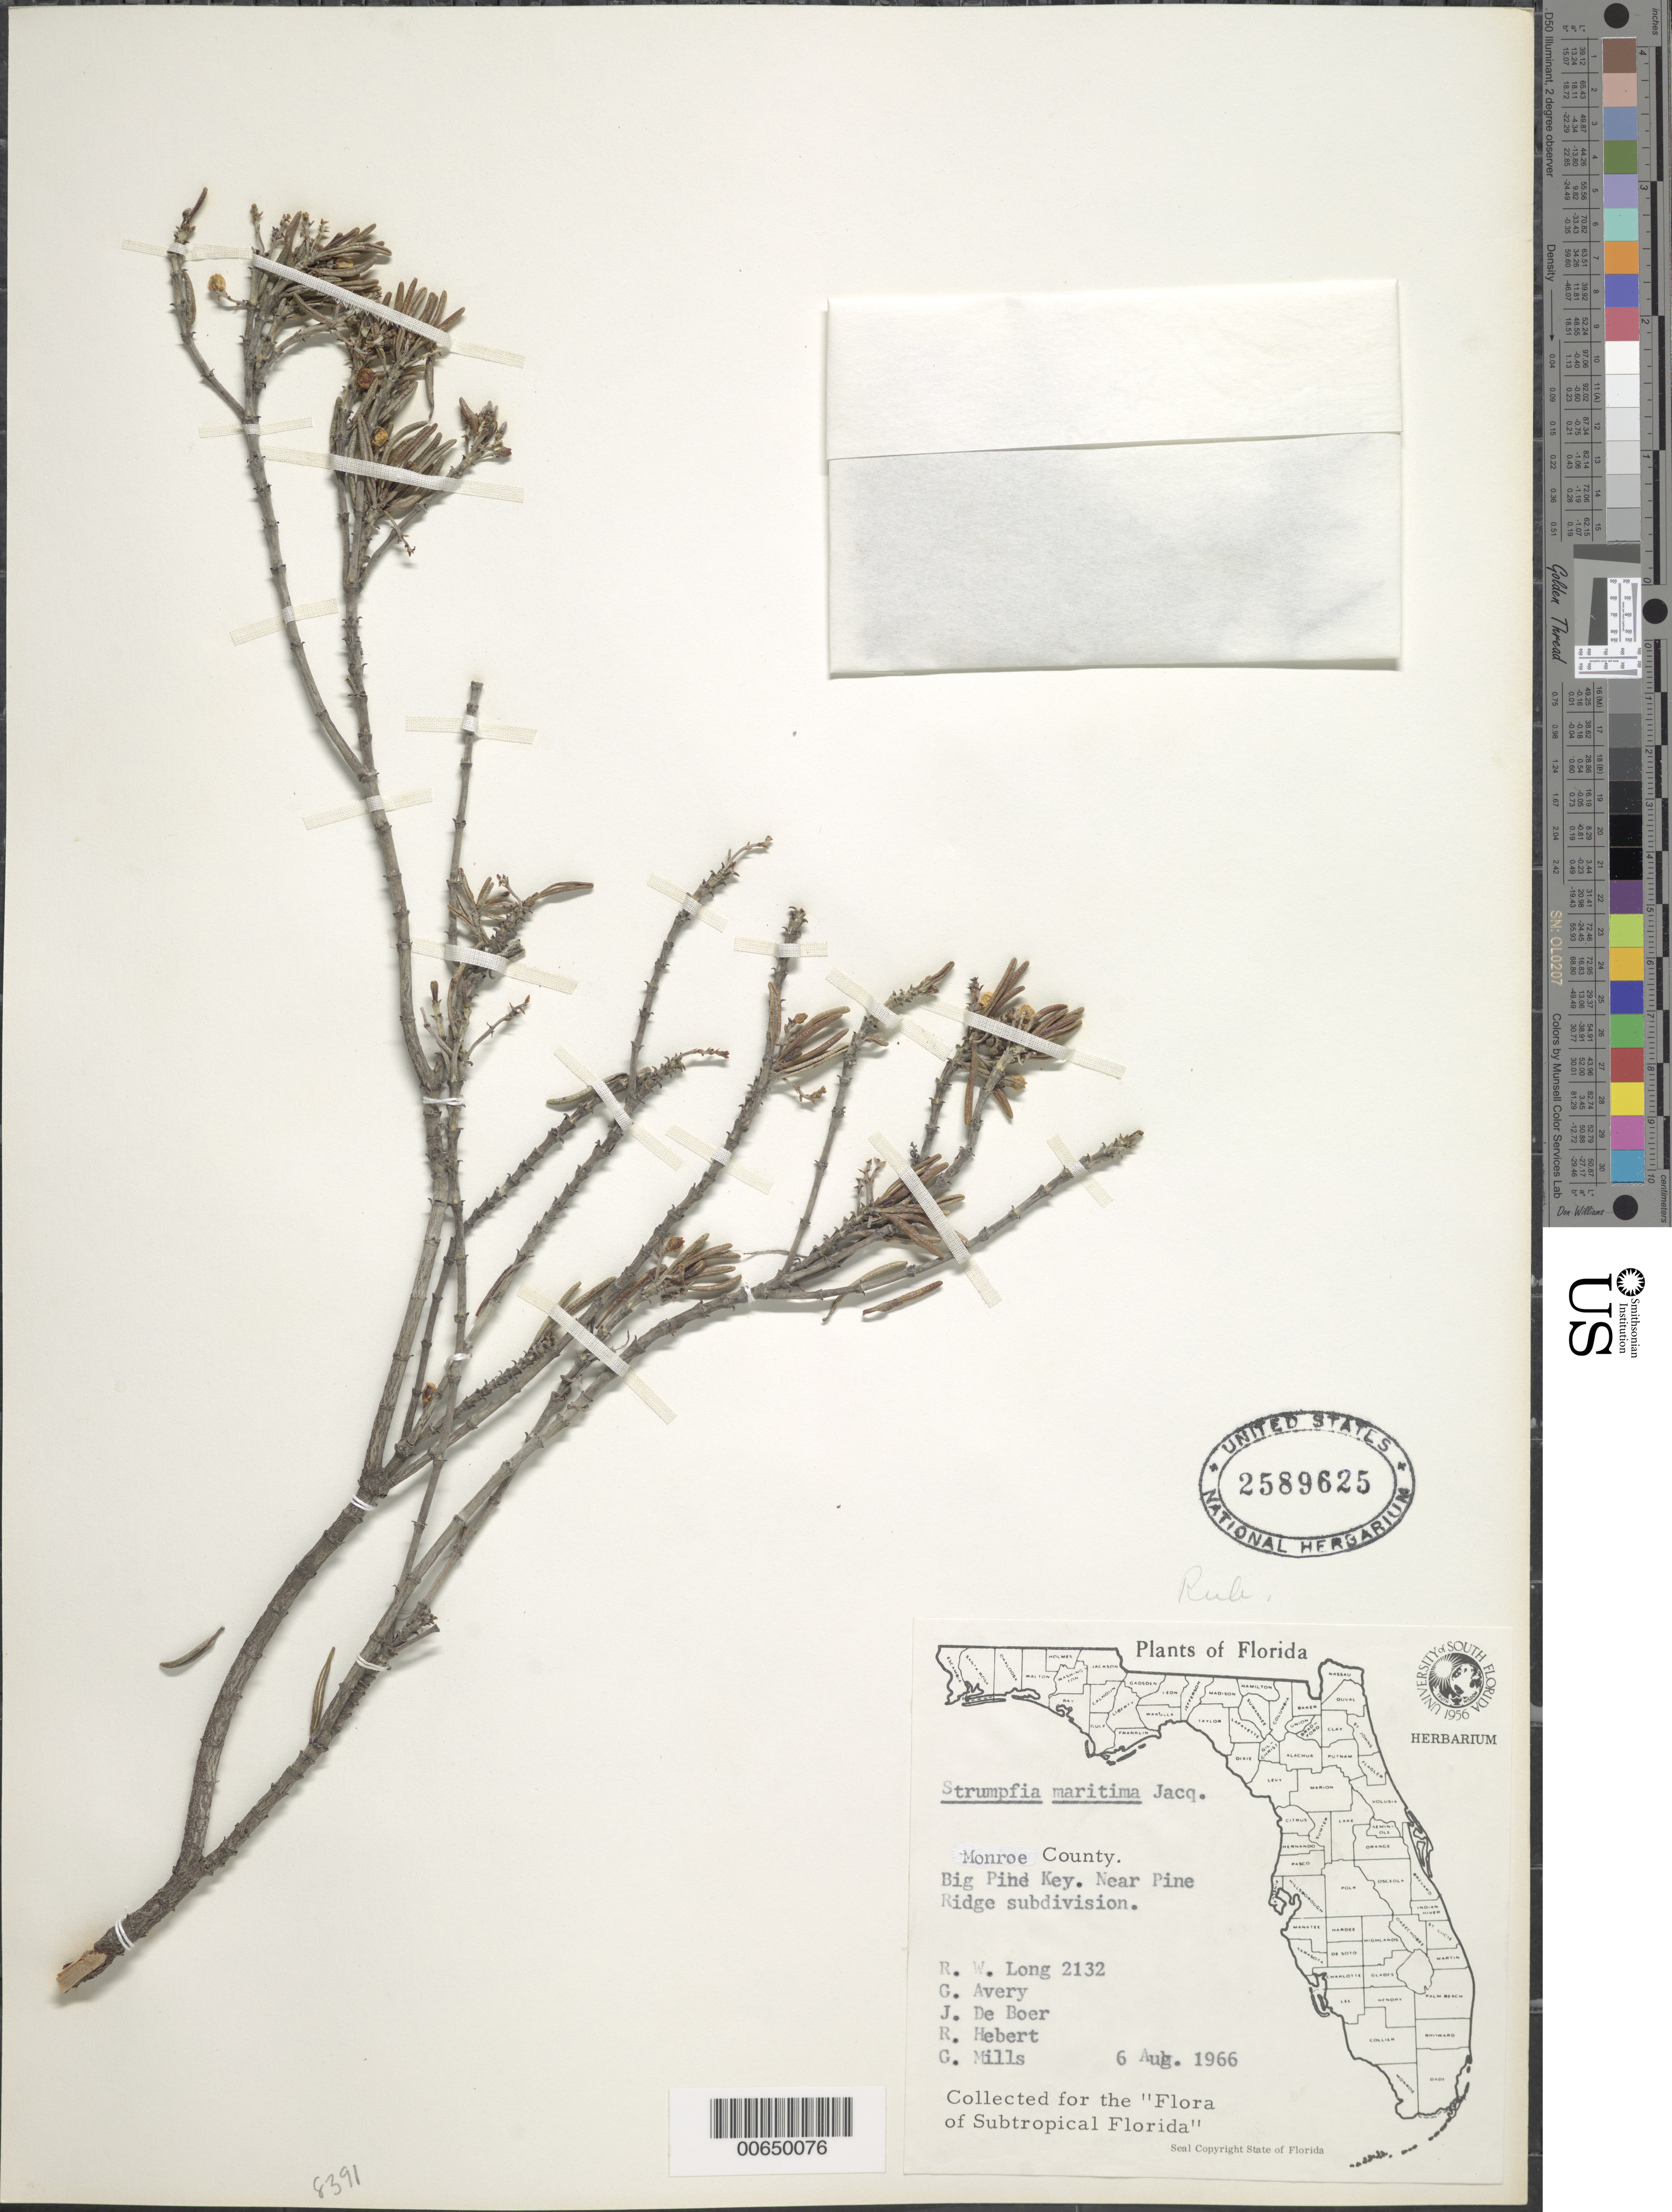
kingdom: Plantae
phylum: Tracheophyta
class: Magnoliopsida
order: Gentianales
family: Rubiaceae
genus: Strumpfia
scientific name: Strumpfia maritima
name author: Jacq.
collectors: R. W. Long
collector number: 2132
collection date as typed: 08 Jun 1966 or 06 Aug 1966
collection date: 1966-06-08 or 1966-08-06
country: United States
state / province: Florida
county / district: Monroe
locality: Big Pine Key. Near Pine Ridge Subdivision.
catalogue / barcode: US 2589625